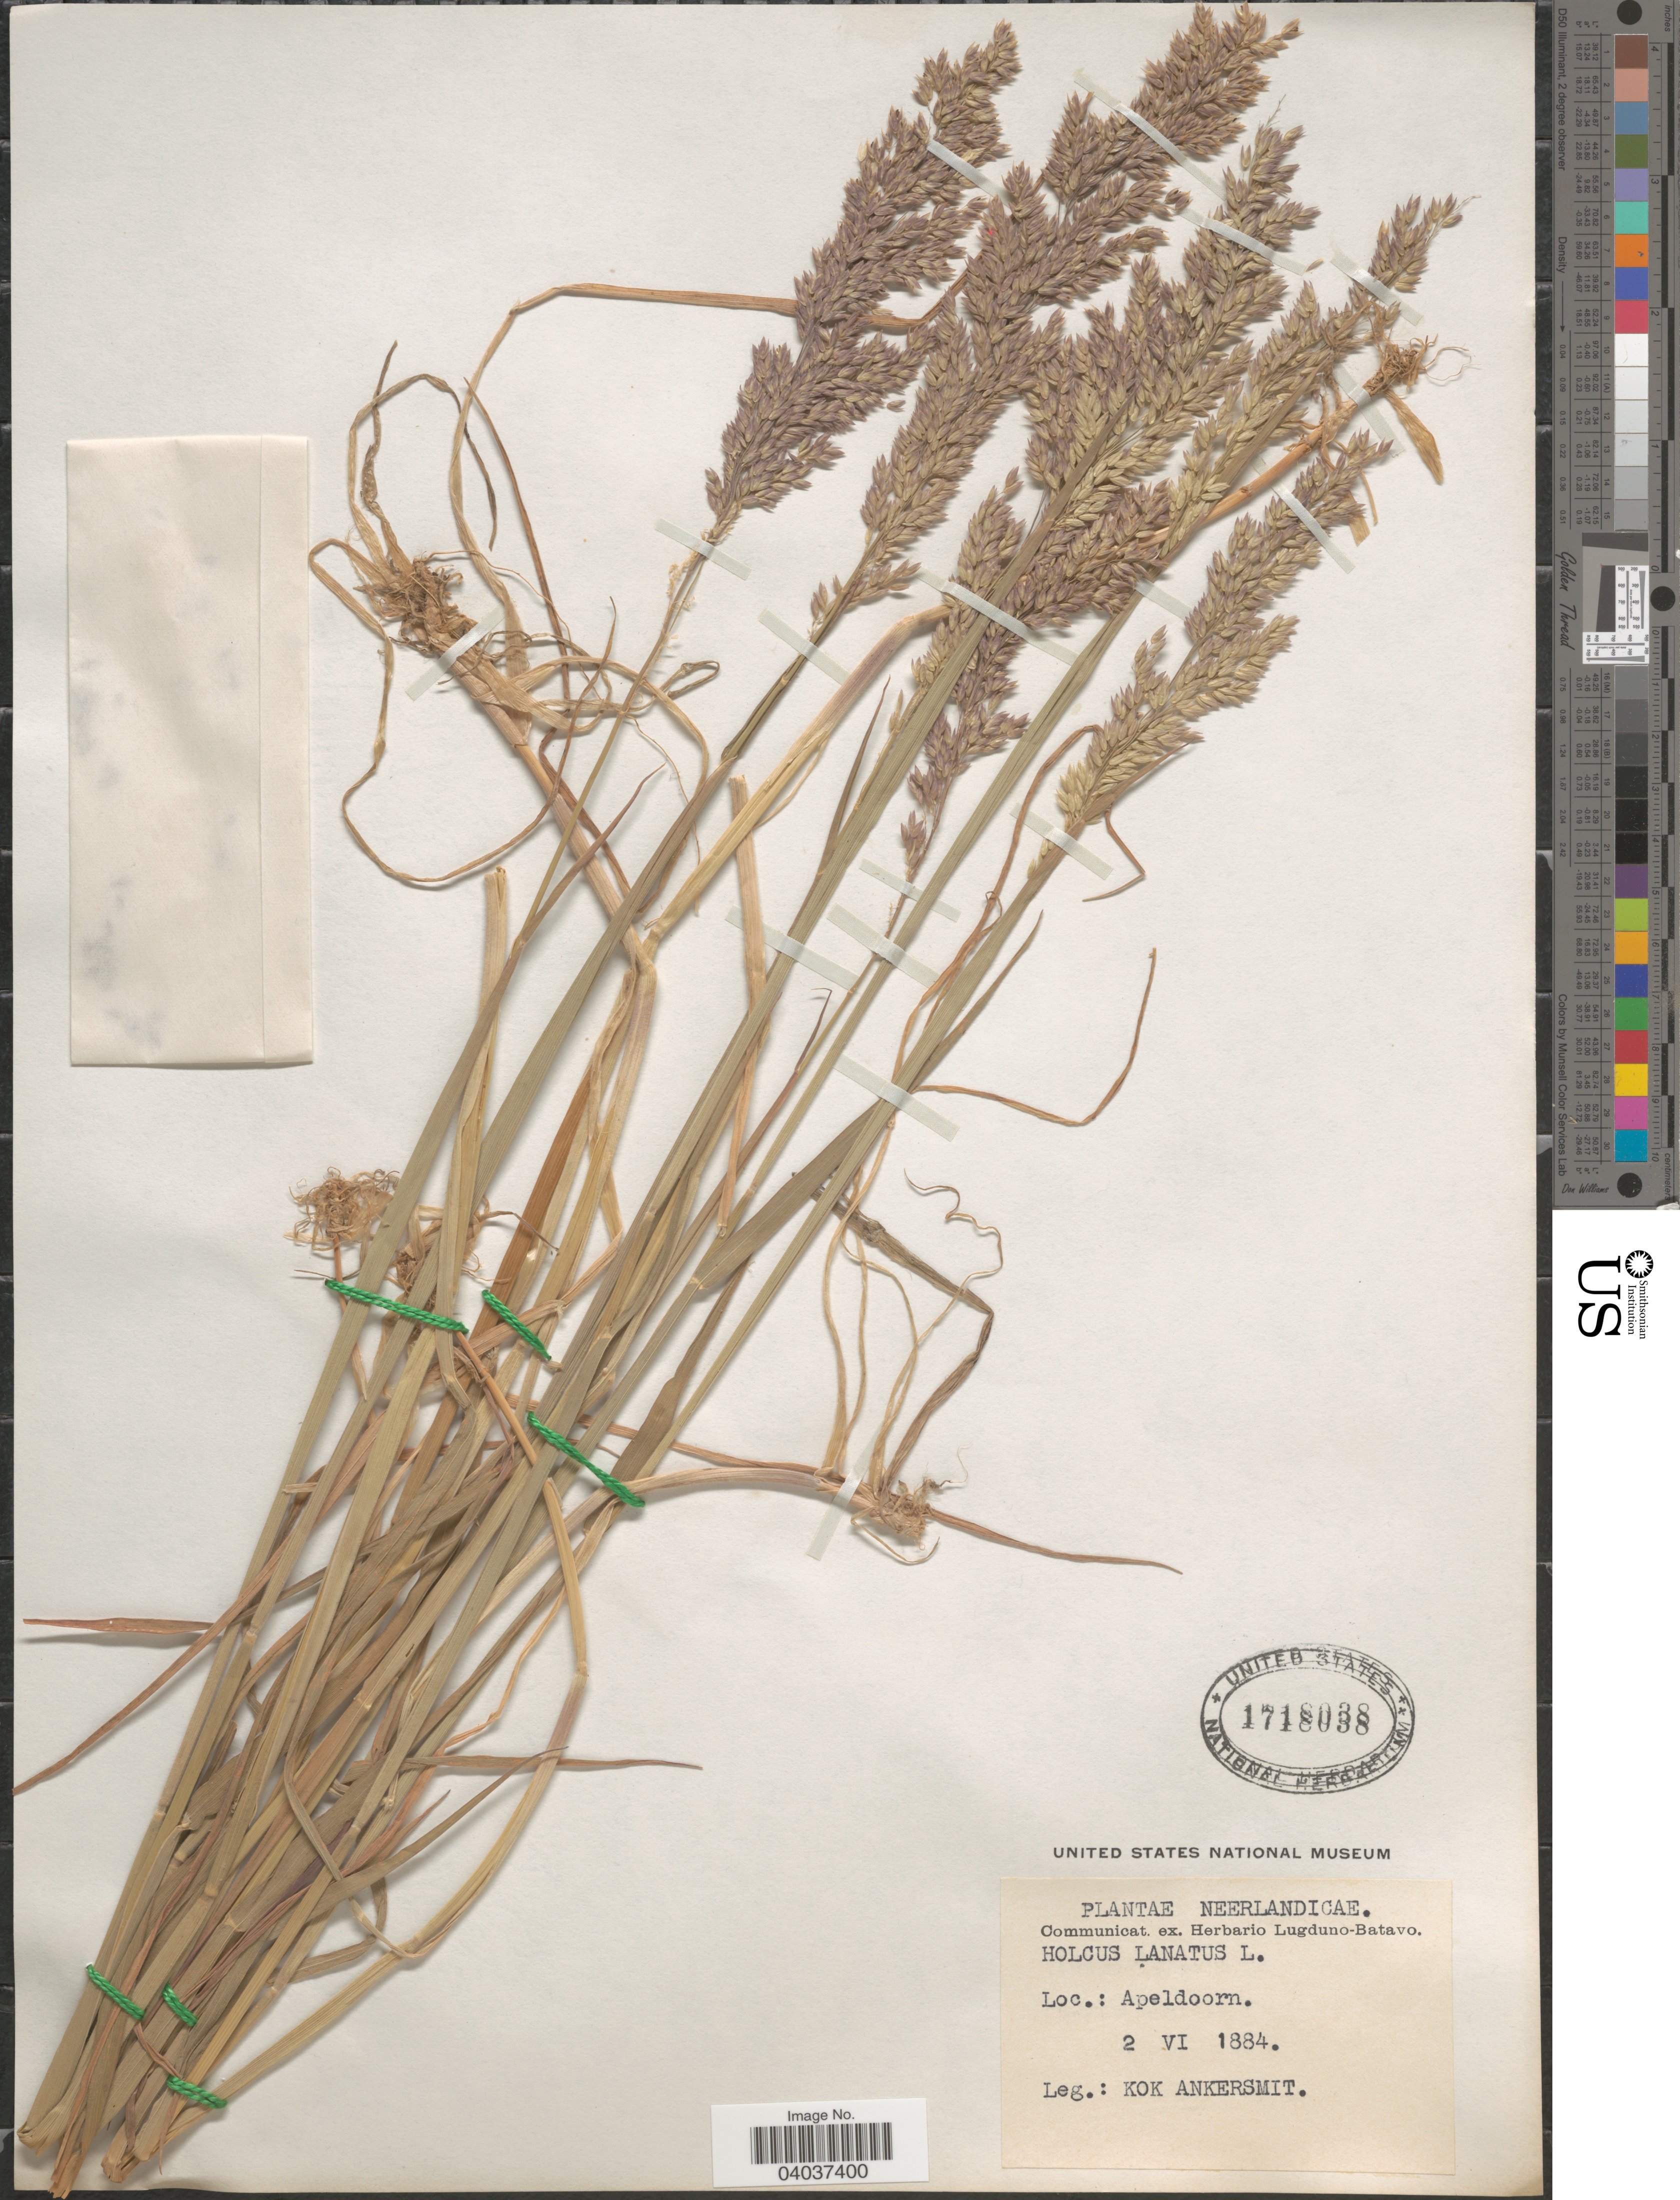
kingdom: Plantae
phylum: Tracheophyta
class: Liliopsida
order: Poales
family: Poaceae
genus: Holcus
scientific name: Holcus lanatus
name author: L.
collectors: Kok Ankersmit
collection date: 1884-06-02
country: Netherlands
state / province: Gelderland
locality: Neerlandicae. Apeldoorn.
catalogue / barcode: US 1718038